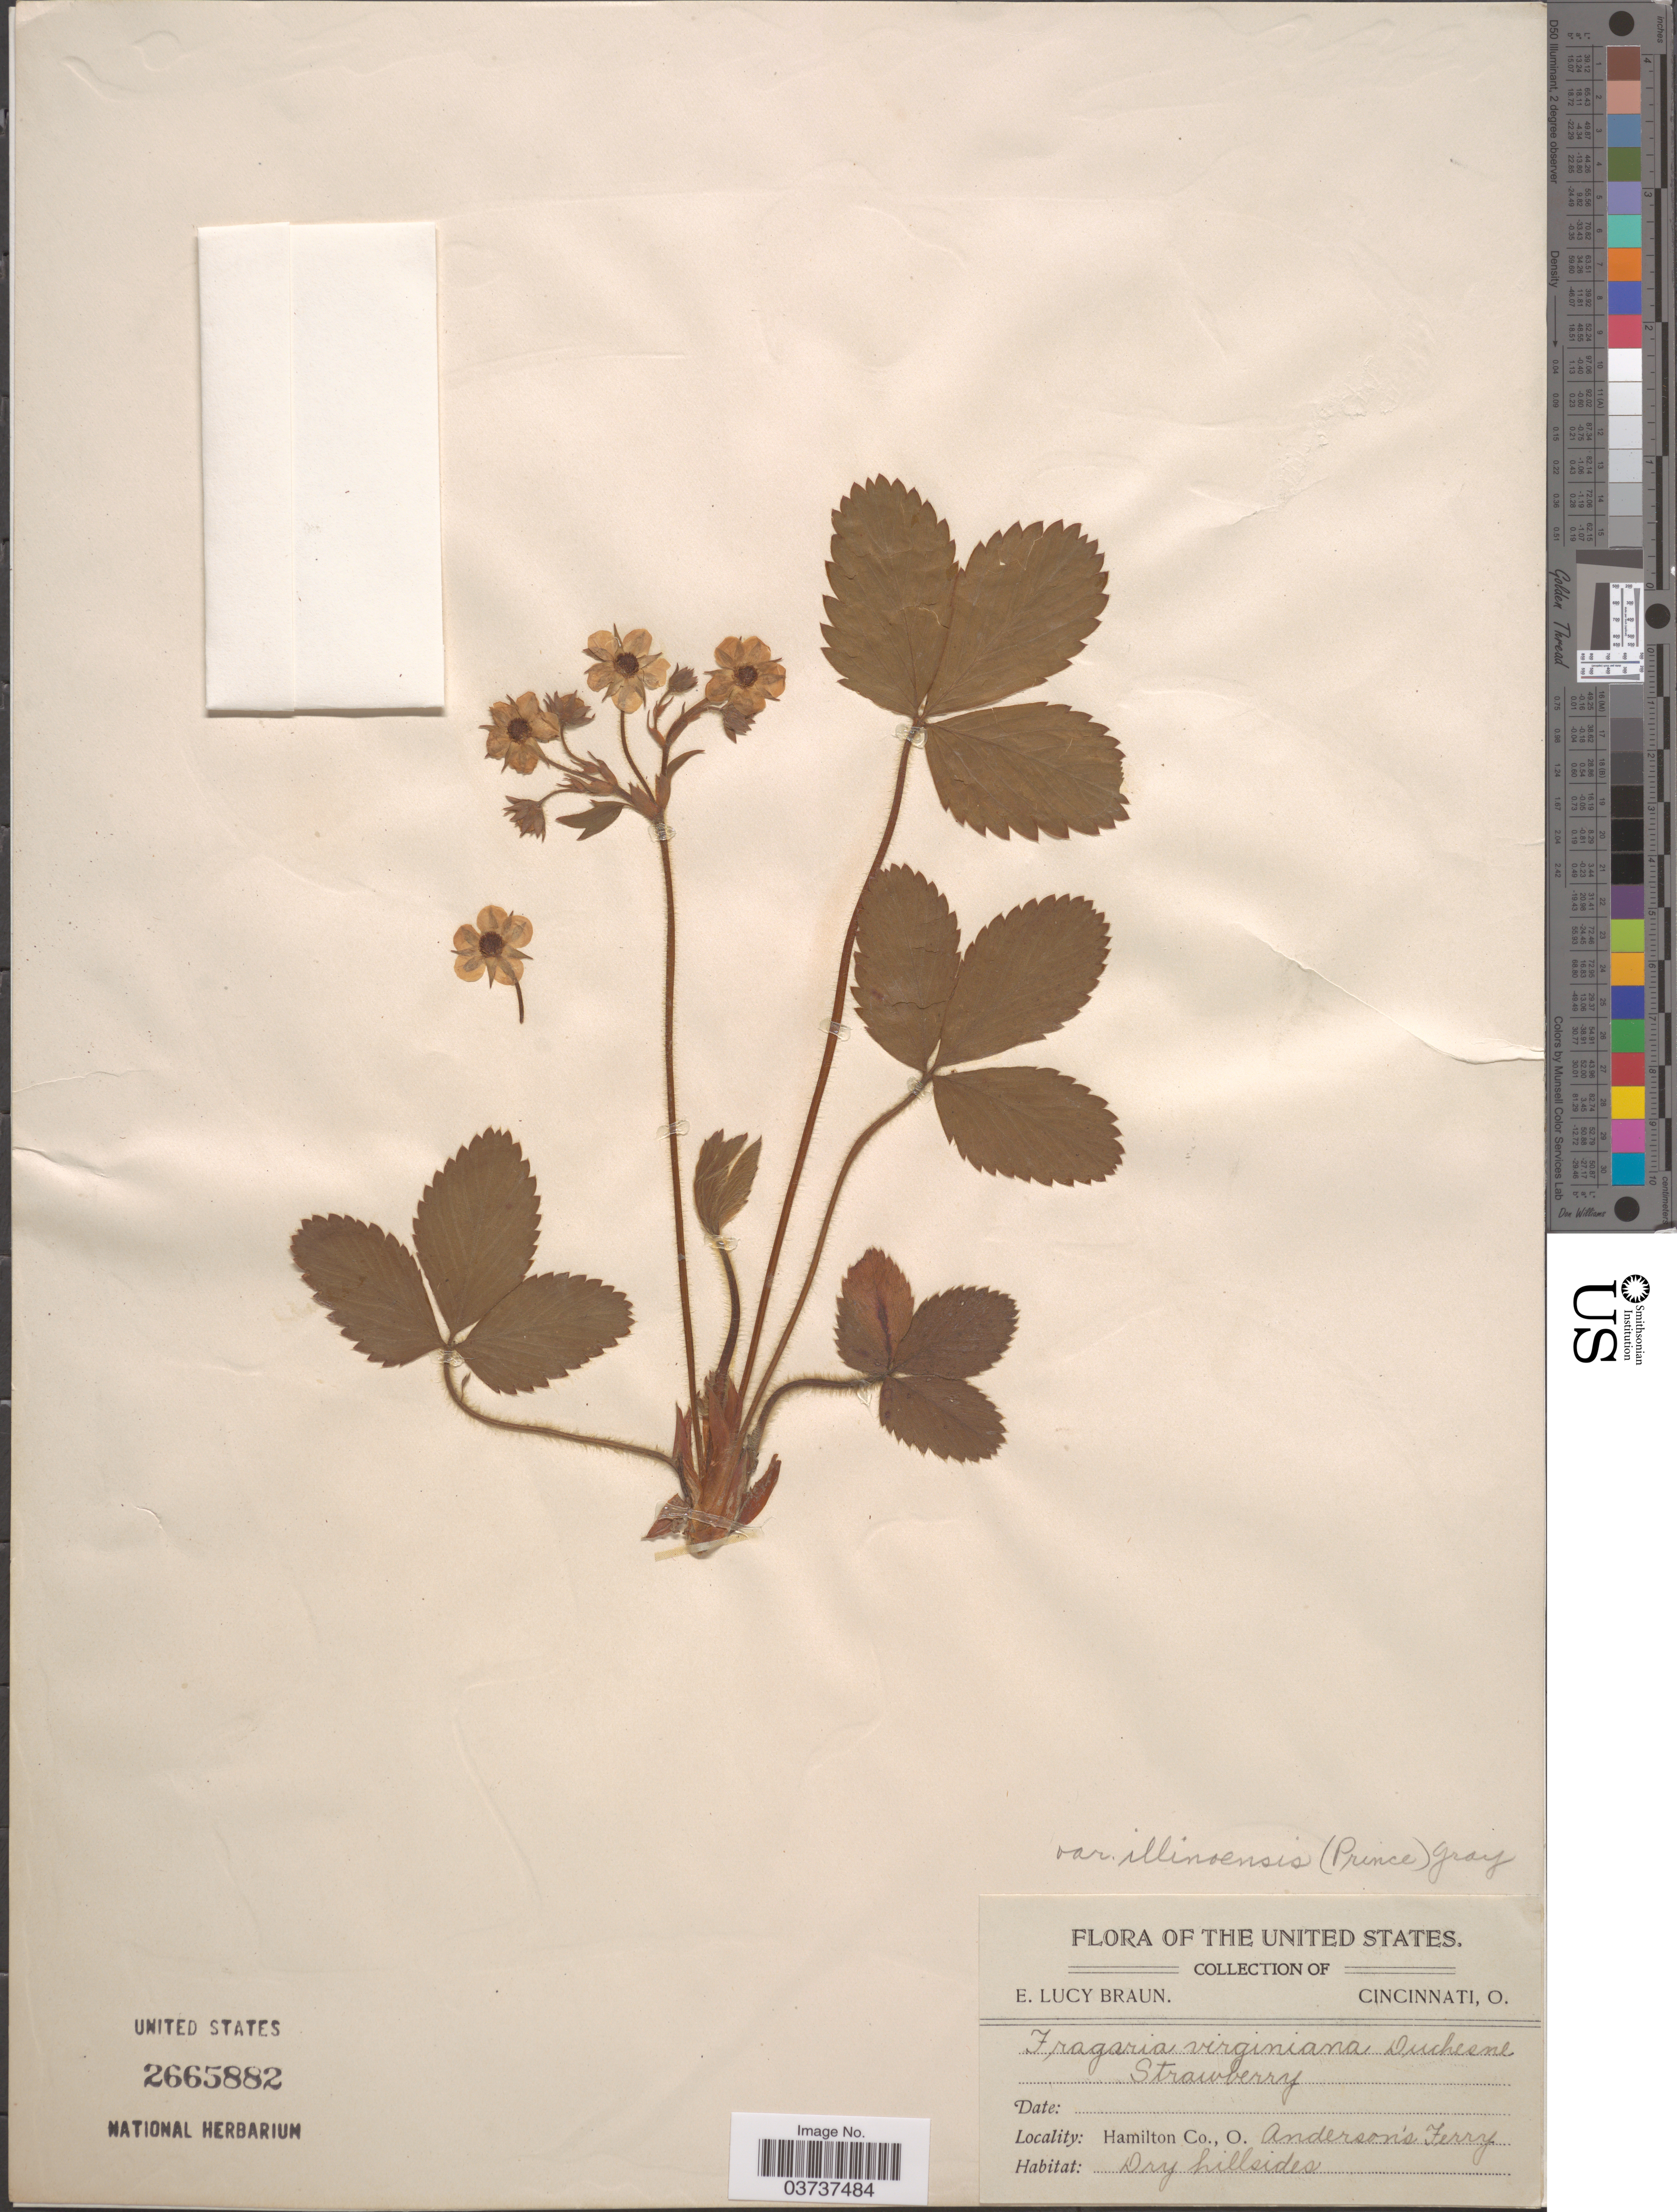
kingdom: Plantae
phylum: Tracheophyta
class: Magnoliopsida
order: Rosales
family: Rosaceae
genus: Fragaria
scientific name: Fragaria virginiana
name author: Mill.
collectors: E. L. Braun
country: United States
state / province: Ohio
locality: Hamilton Co., Anderson's Ferry.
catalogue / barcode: US 2665882